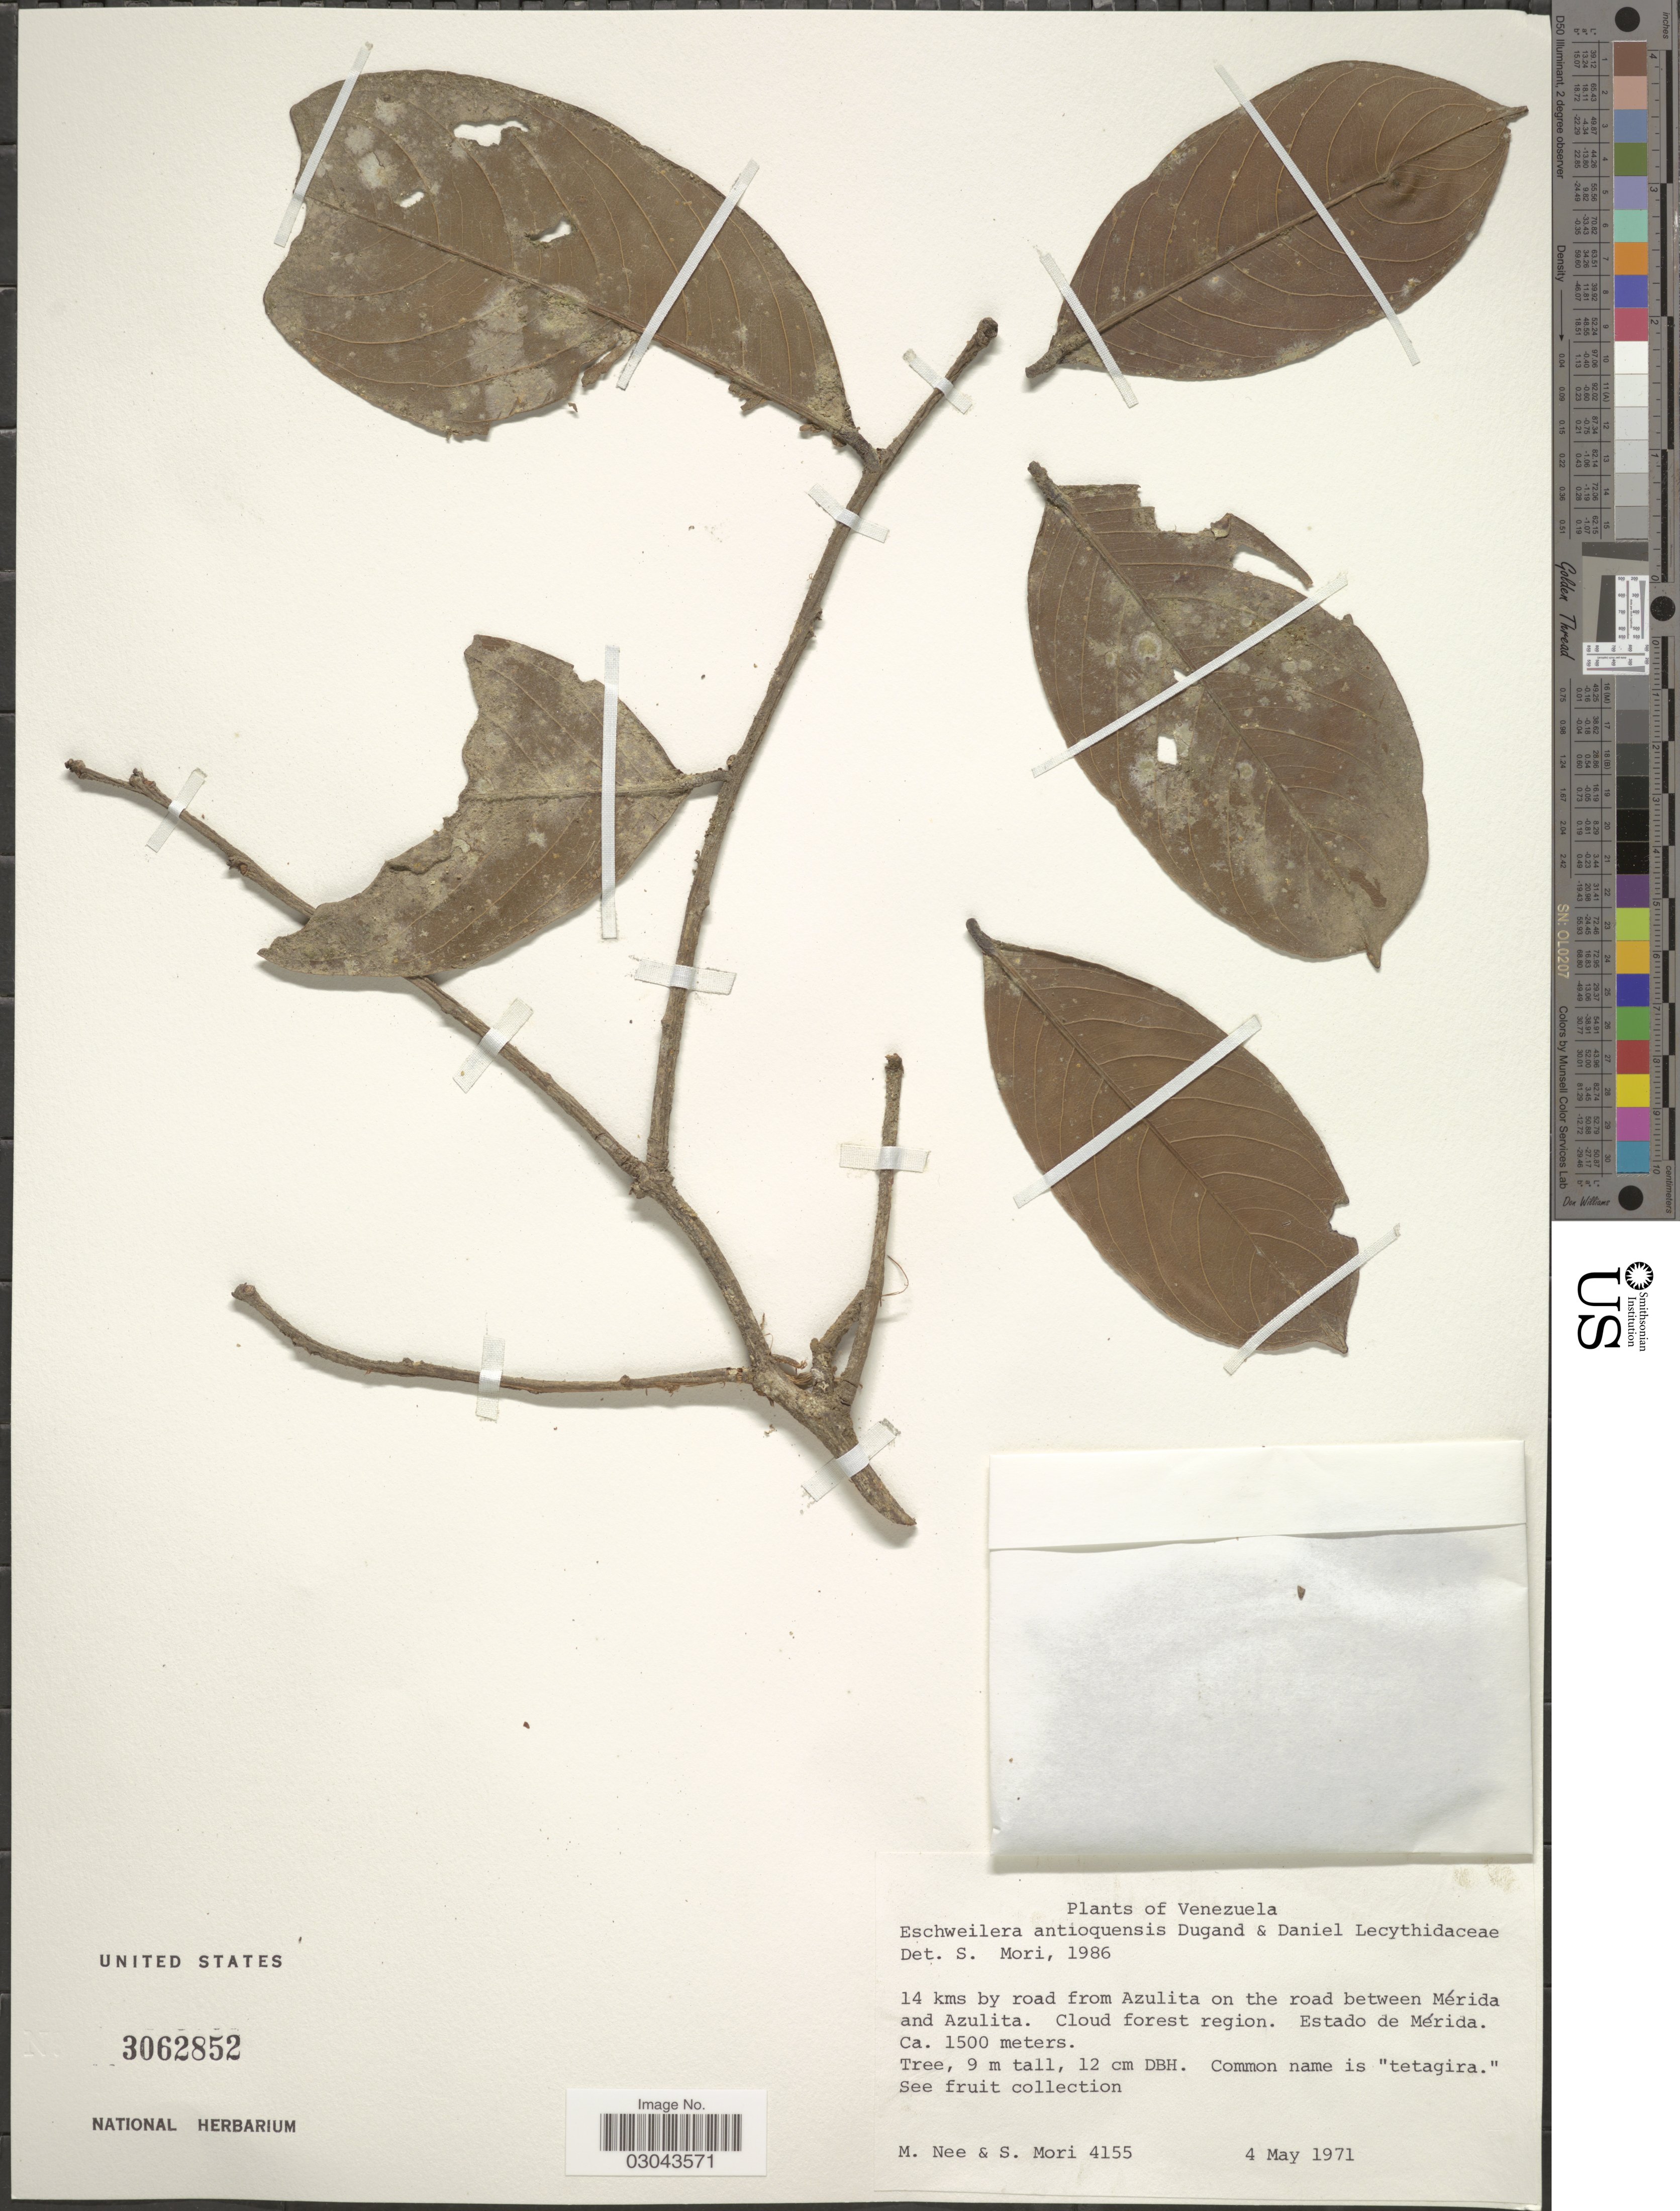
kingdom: Plantae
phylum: Tracheophyta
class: Magnoliopsida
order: Ericales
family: Lecythidaceae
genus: Eschweilera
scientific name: Eschweilera antioquensis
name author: Dugand G. & Daniel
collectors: M. Nee & S. Mori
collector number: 4155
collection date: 1971-05-04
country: Venezuela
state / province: Mérida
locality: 14 kms by road from Azulita on the road between Mérida and Azulita. Cloud forest region.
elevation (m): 1500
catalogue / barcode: US 3062852